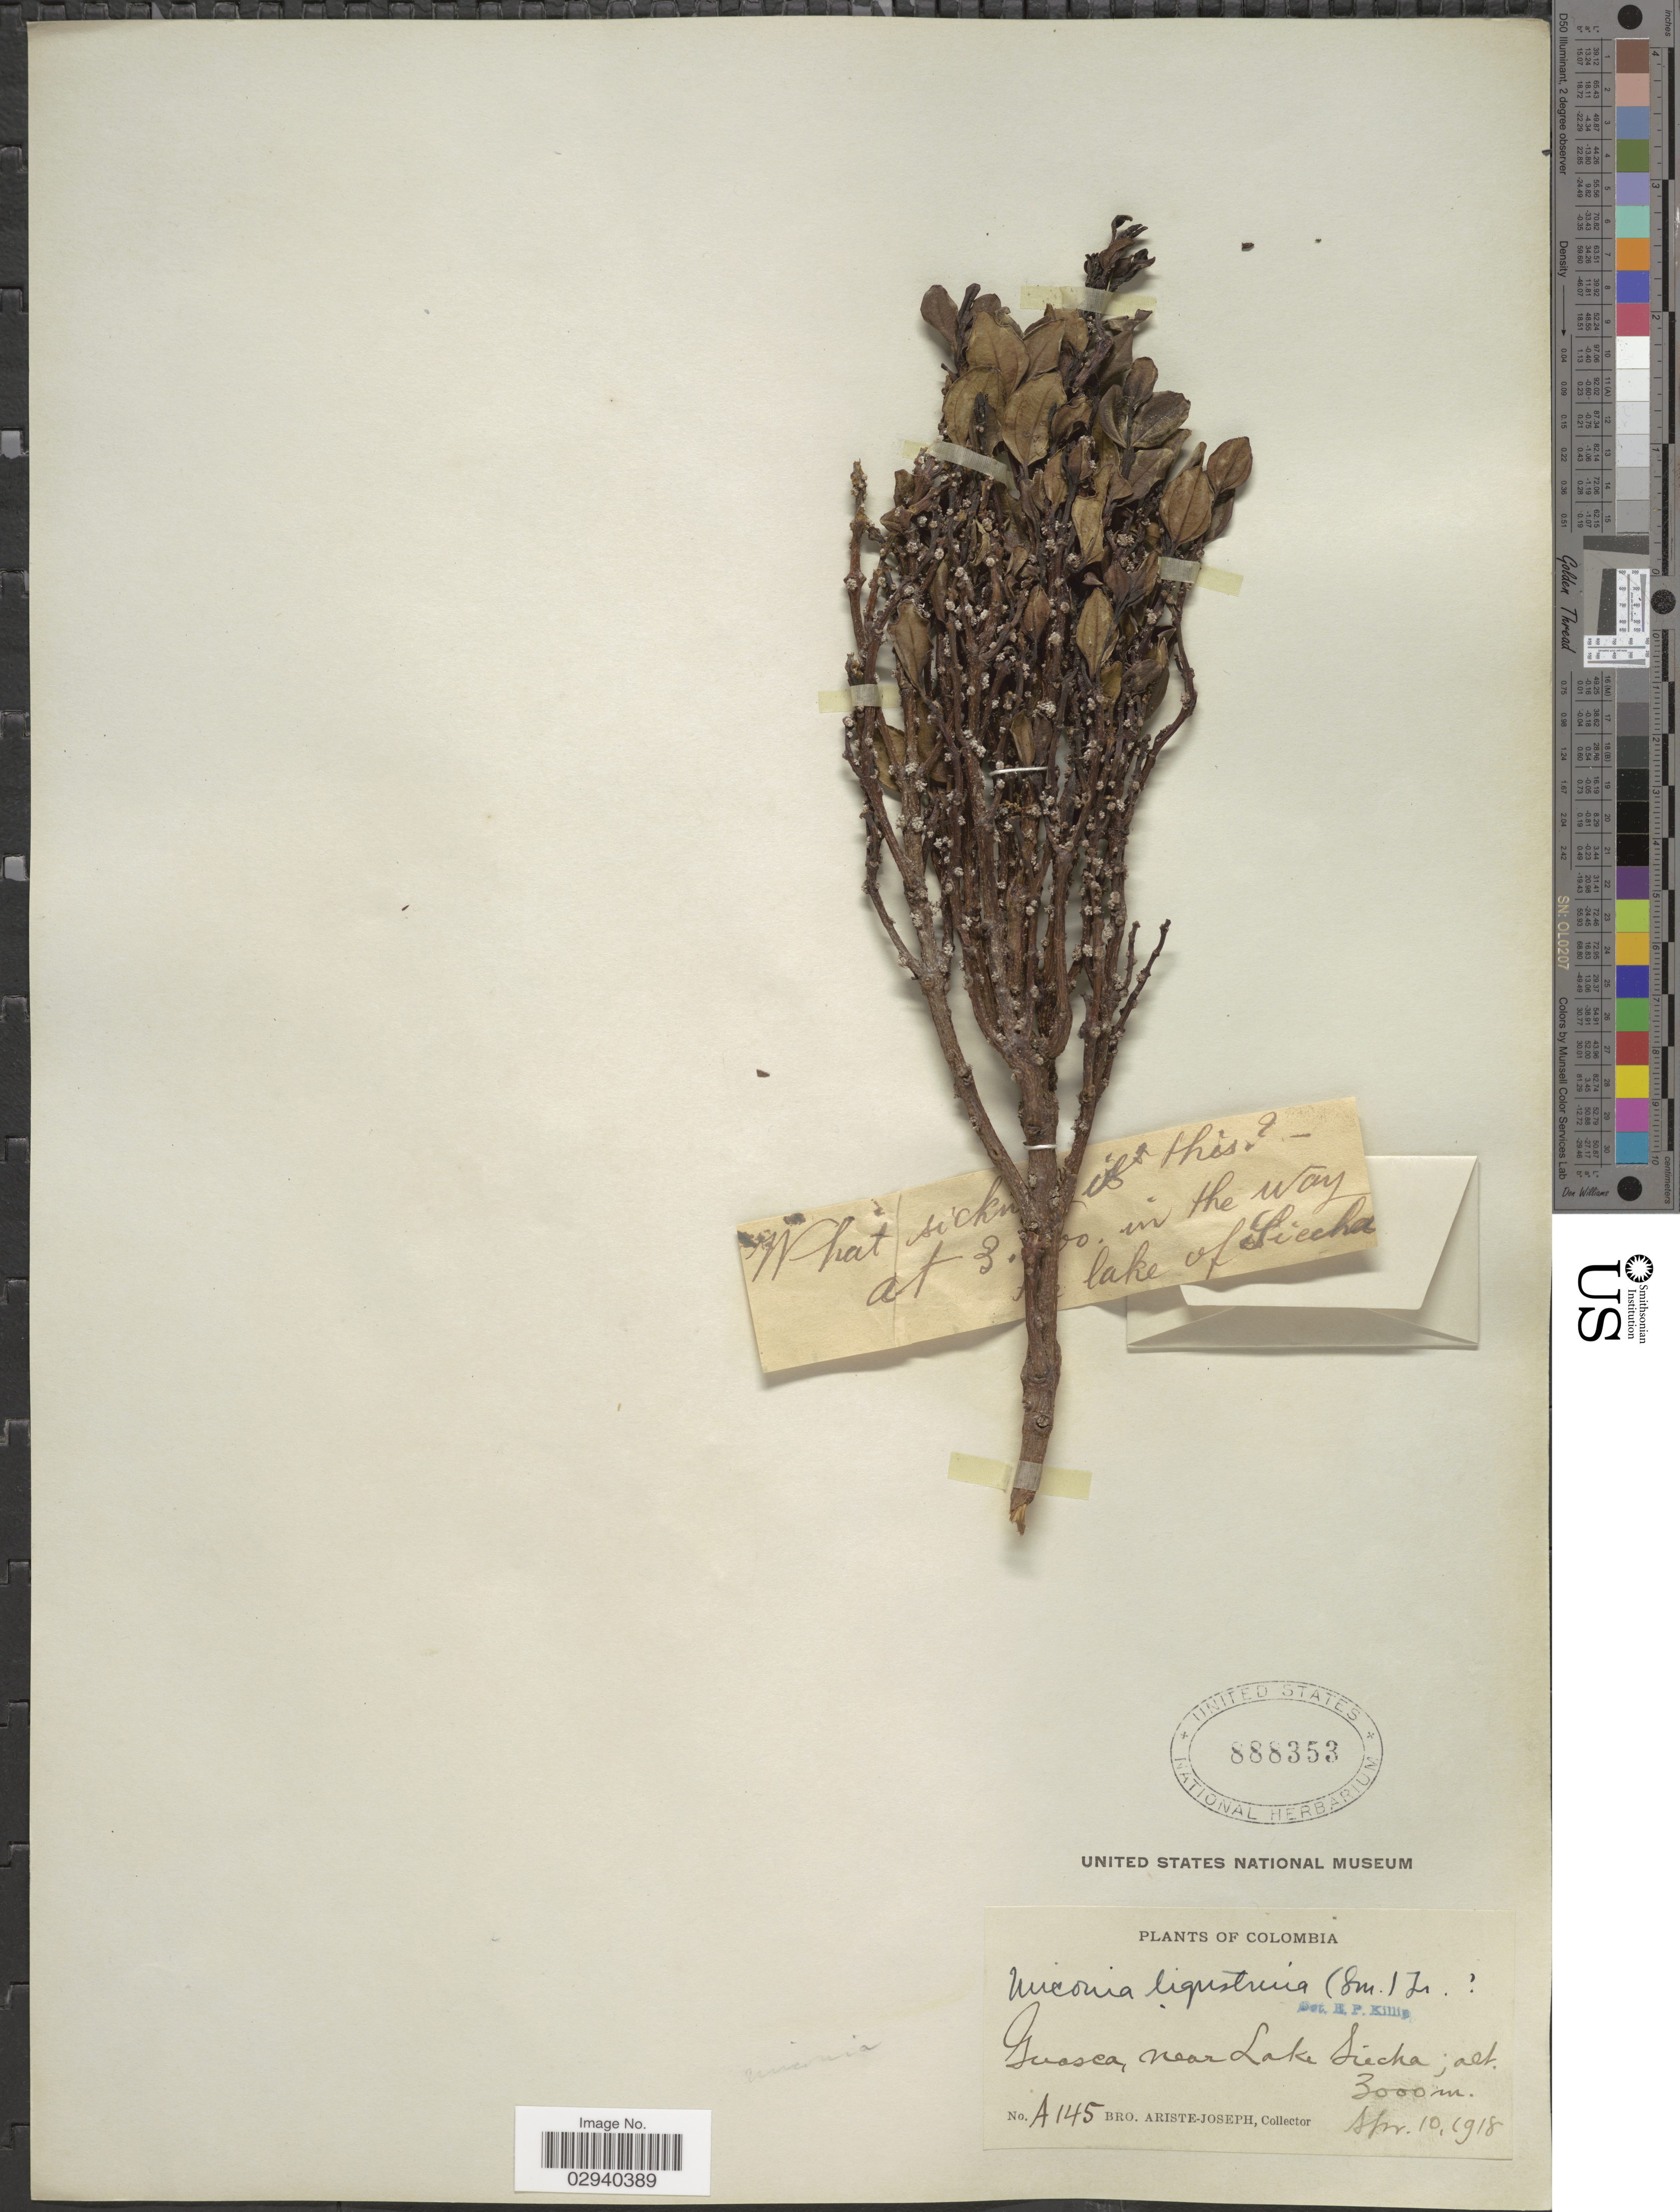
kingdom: Plantae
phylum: Tracheophyta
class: Magnoliopsida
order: Myrtales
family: Melastomataceae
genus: Miconia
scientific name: Miconia ligustrina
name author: (Sw.) Triana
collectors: Bro. Ariste-Joseph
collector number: A145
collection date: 1918-04-10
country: Colombia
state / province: Cundinamarca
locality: Guasca, near Lake Siecha.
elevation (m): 3000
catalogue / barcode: US 888353